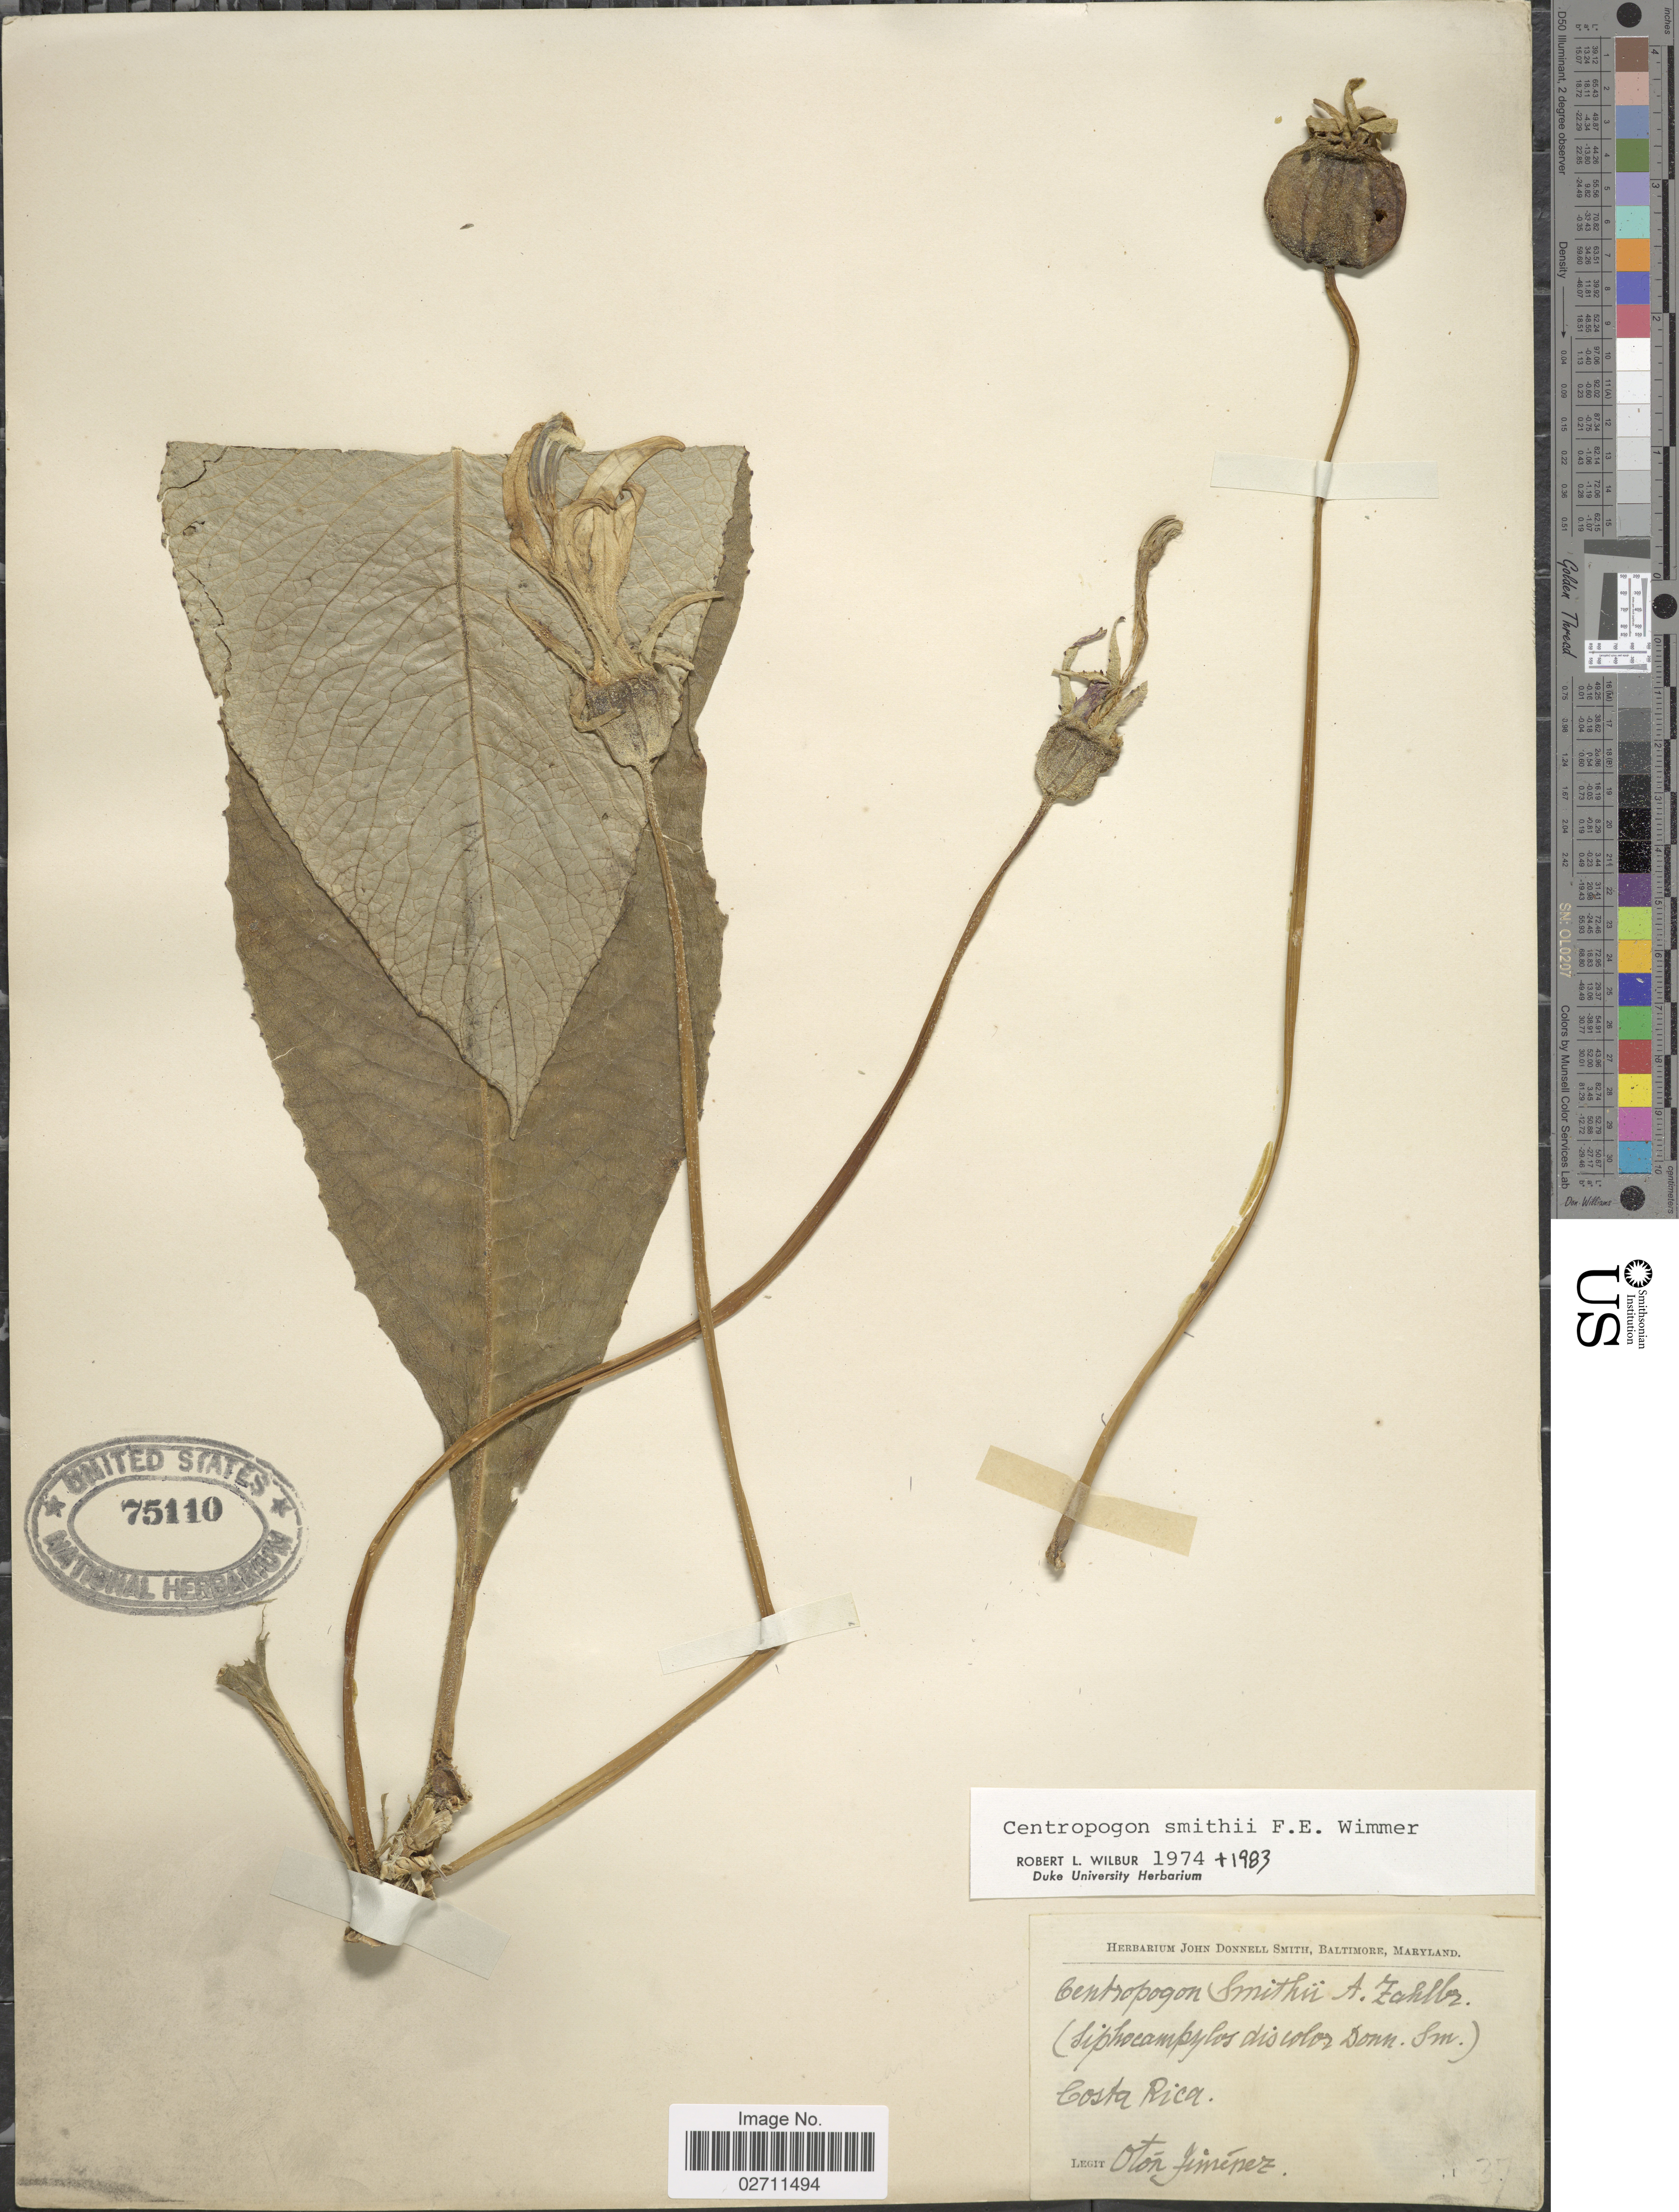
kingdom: Plantae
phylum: Tracheophyta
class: Magnoliopsida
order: Asterales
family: Campanulaceae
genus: Centropogon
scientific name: Centropogon smithii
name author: E. Wimm.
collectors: O. Jimenez L.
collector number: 37?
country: Costa Rica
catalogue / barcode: US 75110